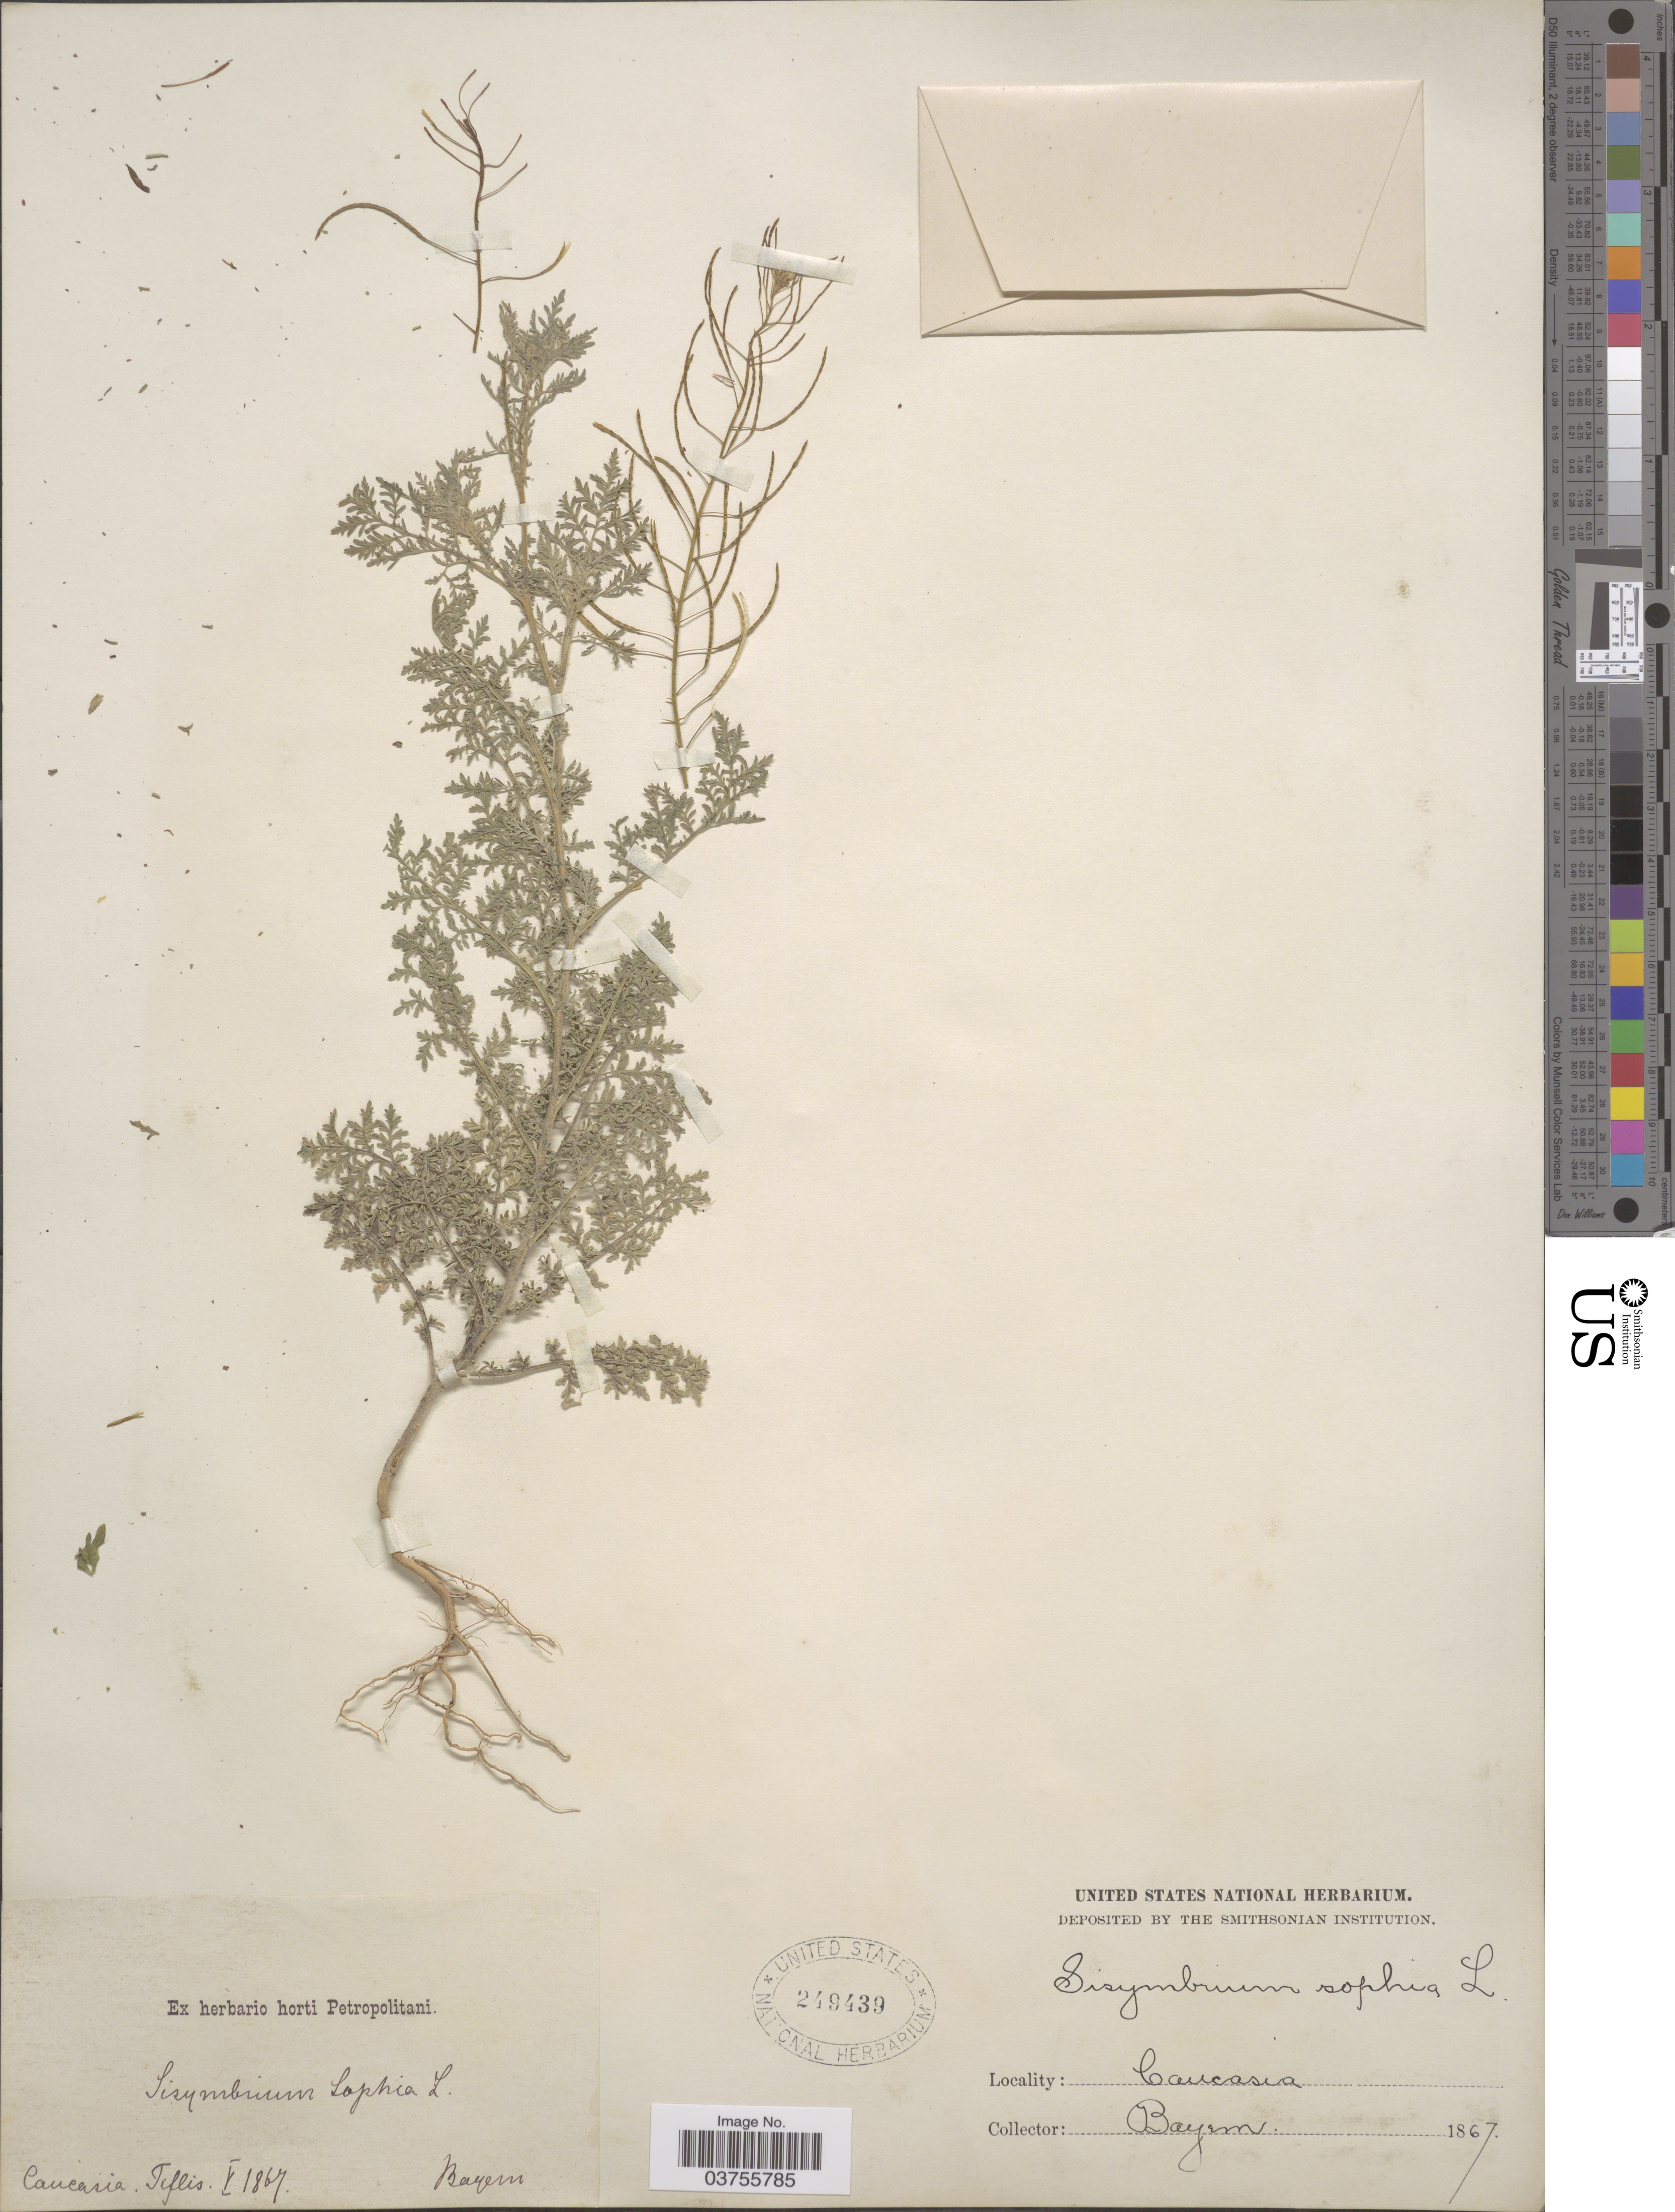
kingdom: Plantae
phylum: Tracheophyta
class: Magnoliopsida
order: Brassicales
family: Brassicaceae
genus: Sophia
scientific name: Sophia sophia (L.) Britton nom. illeg. (tautonym)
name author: (L.) Britton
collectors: Bayem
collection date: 1867-05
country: Georgia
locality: Caucasia. Tiflis.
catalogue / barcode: US 249439